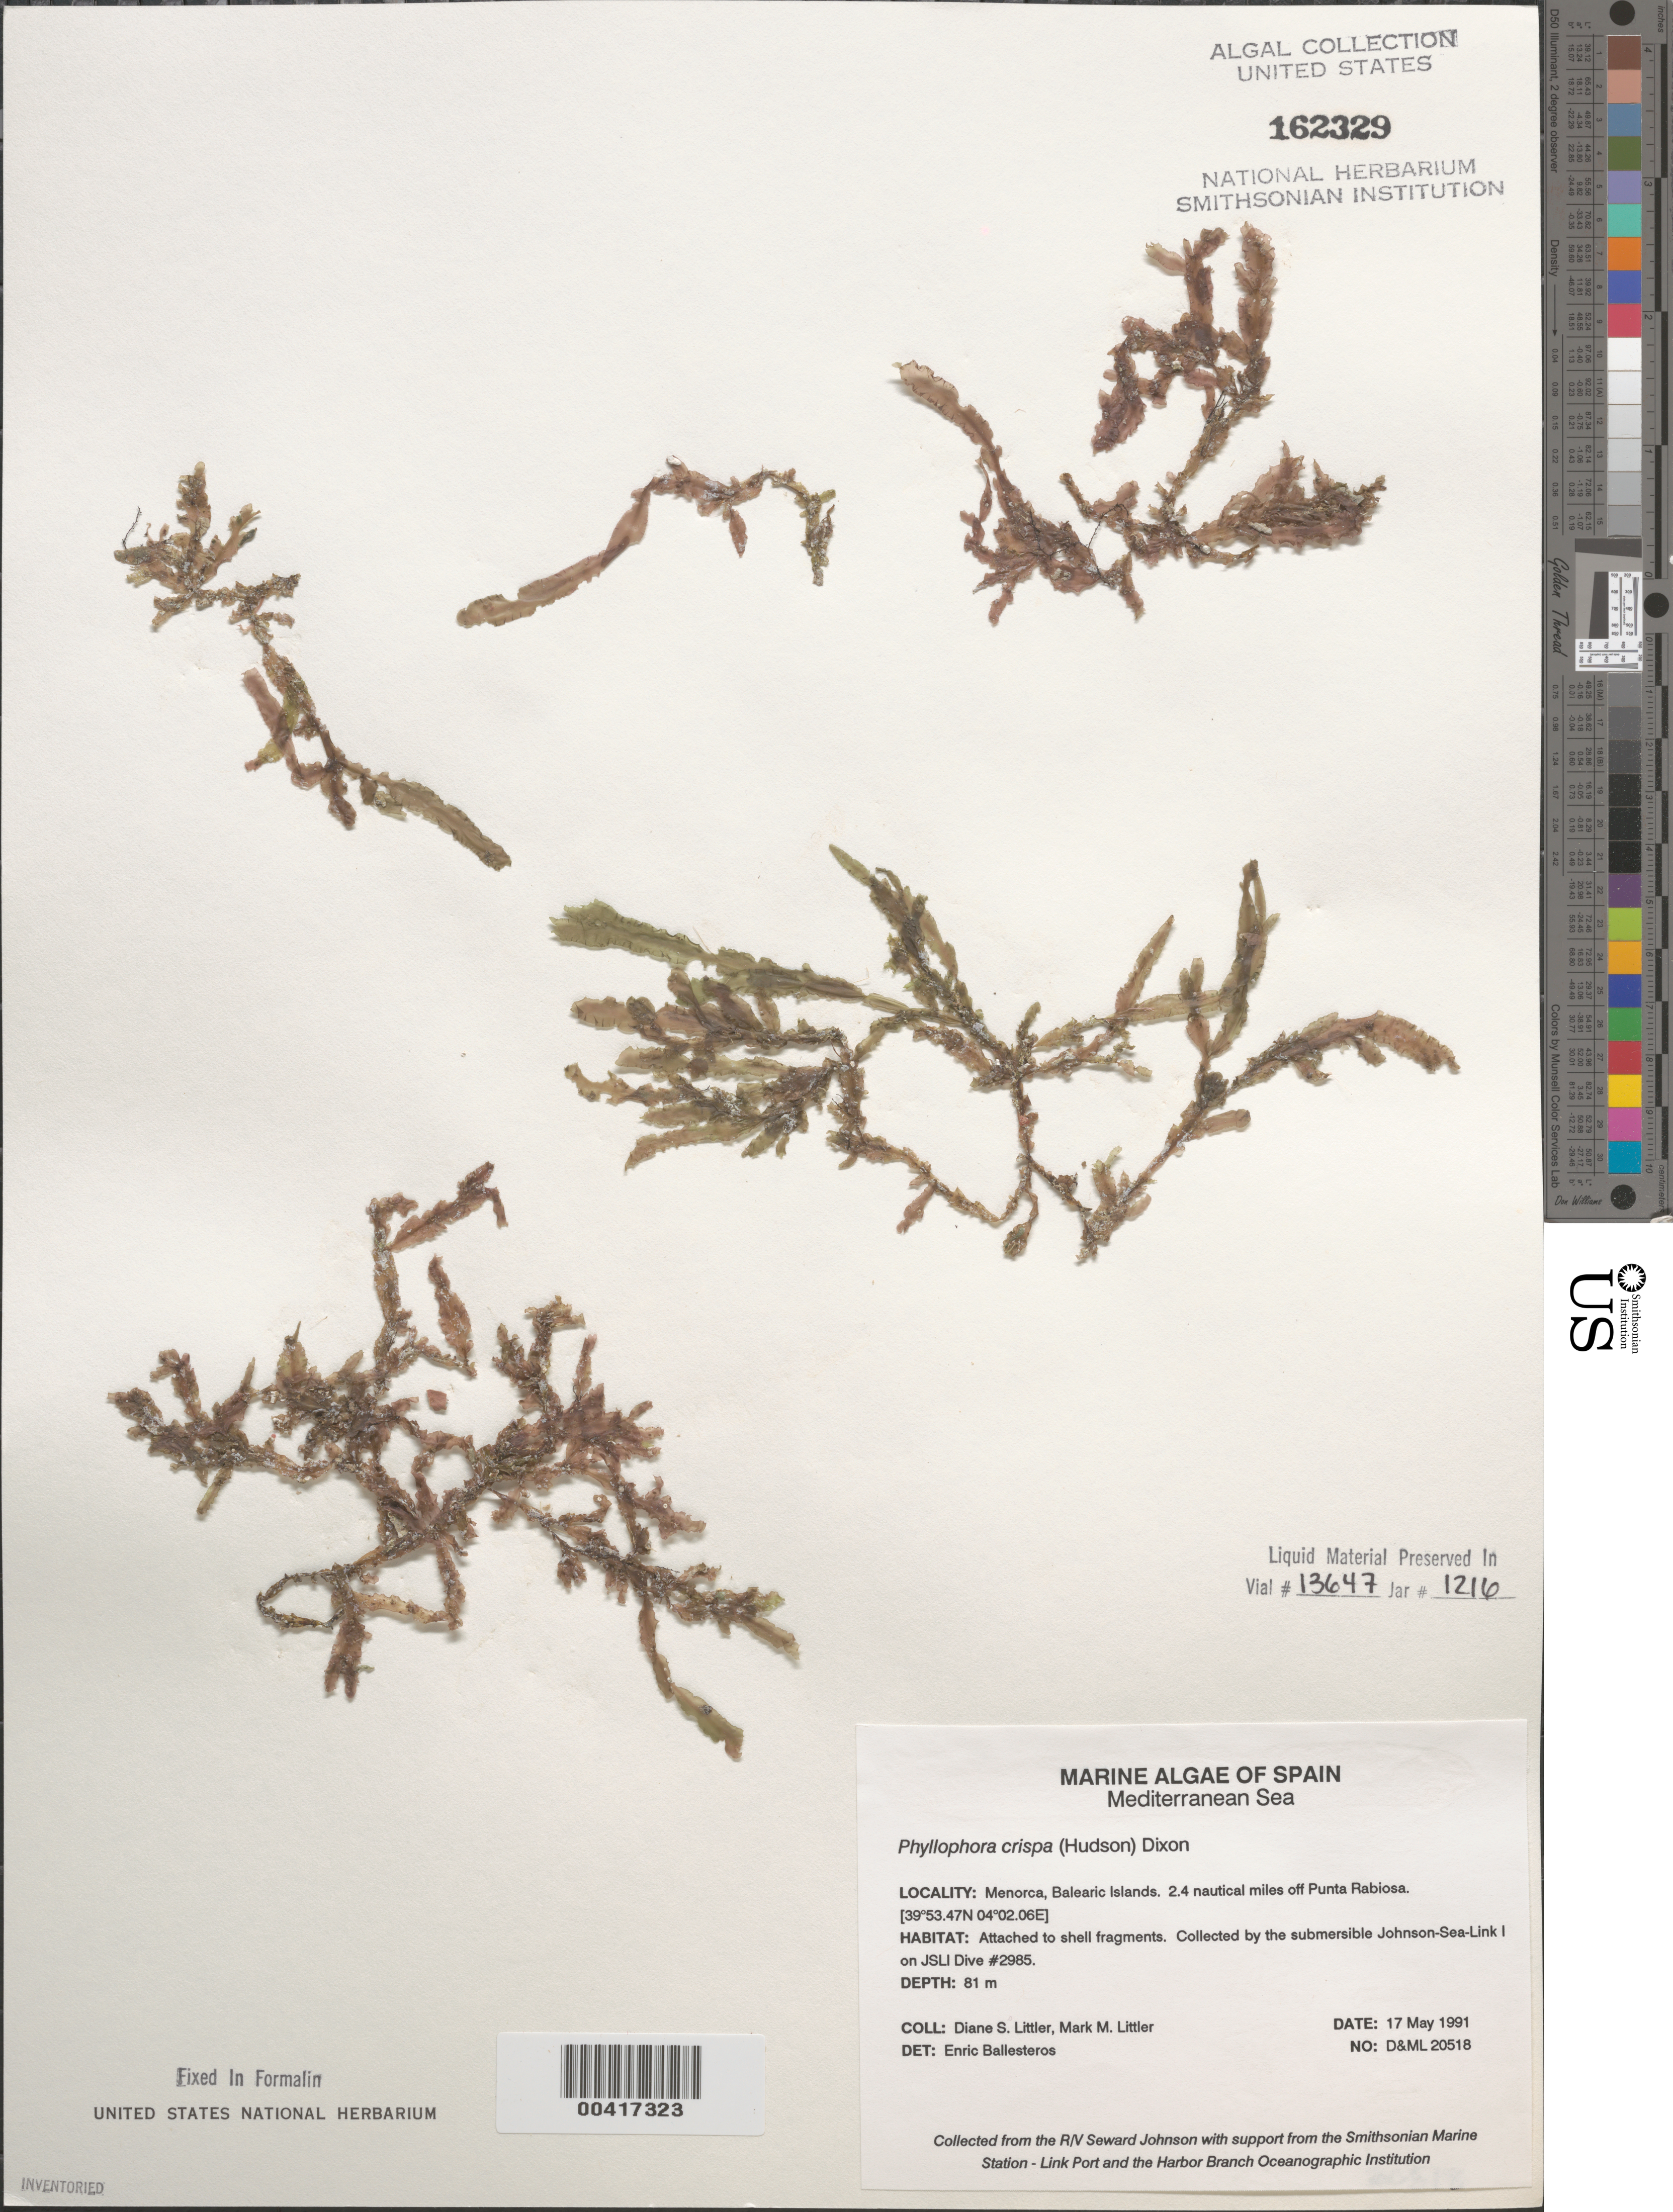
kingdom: Plantae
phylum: Rhodophyta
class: Florideophyceae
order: Gigartinales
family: Phyllophoraceae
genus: Phyllophora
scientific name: Phyllophora crispa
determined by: Ballesteros, E.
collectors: D. S. Littler & M. M. Littler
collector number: D&ML 20518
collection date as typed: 17 May 1991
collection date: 1991-05-17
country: Spain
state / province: Islas Baleares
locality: Menorca, 2.4 miles off punta rabiosa, balearic islands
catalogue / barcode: US 162329